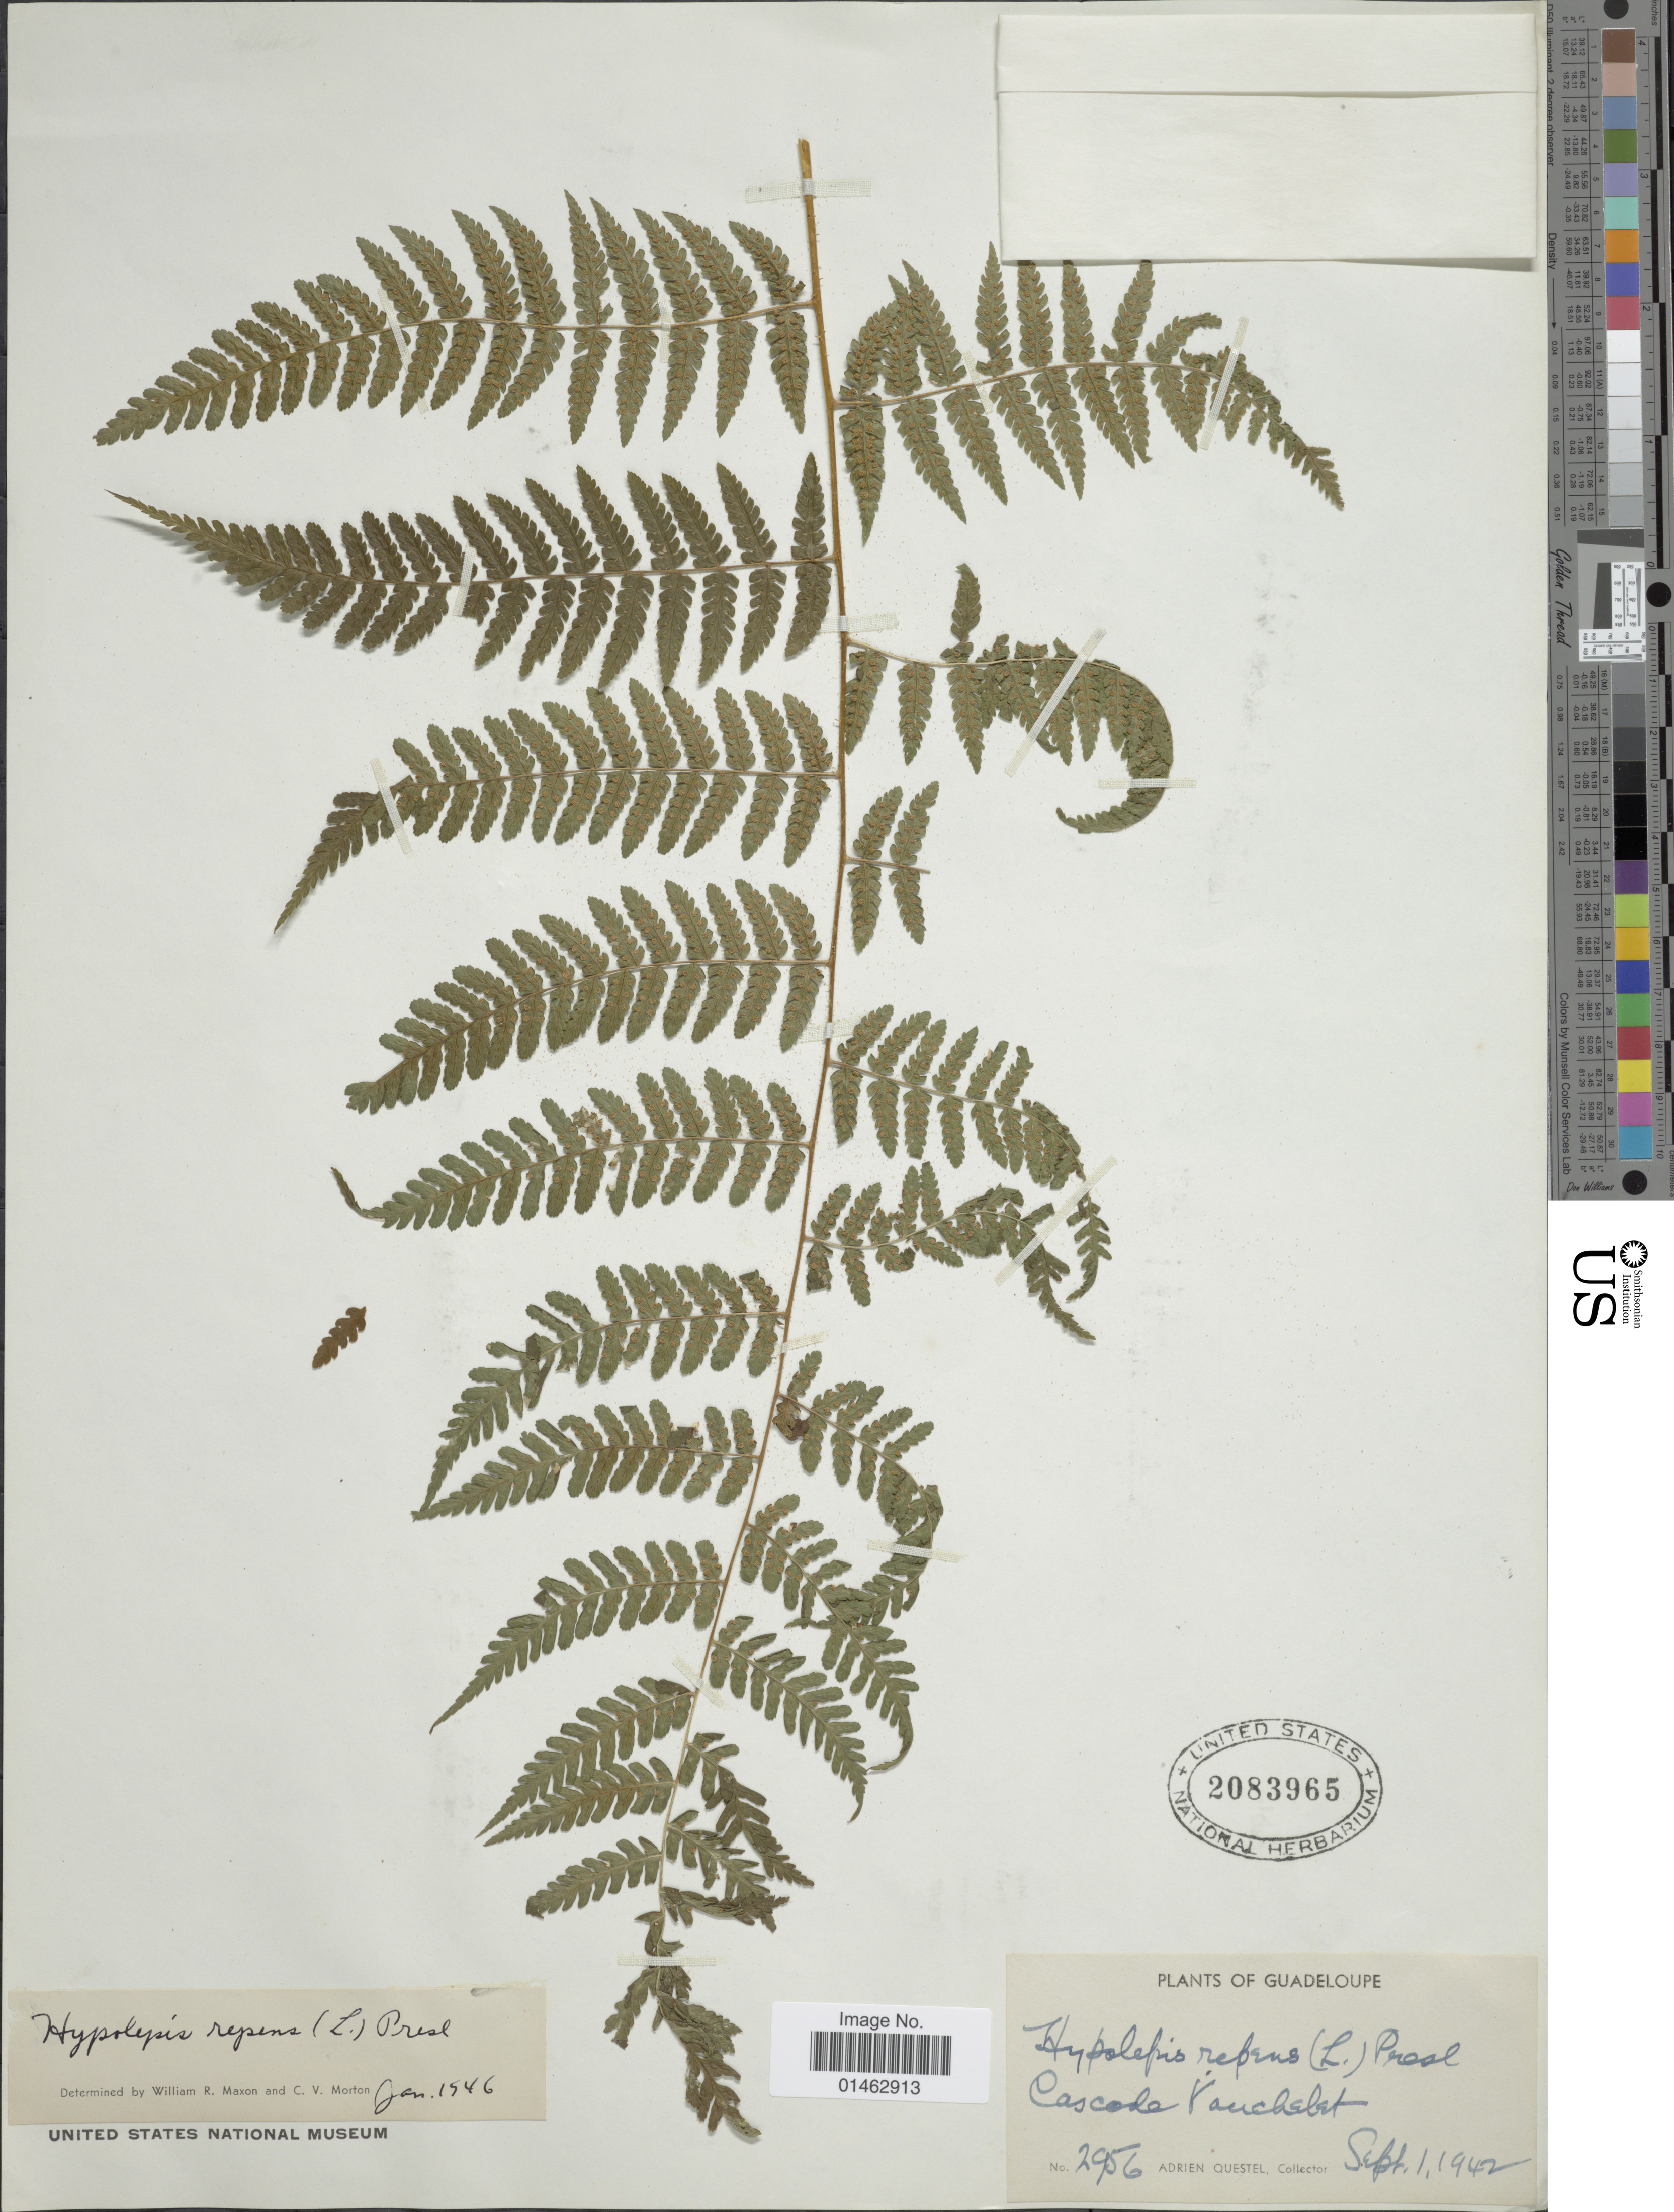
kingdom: Plantae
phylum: Tracheophyta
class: Polypodiopsida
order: Polypodiales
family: Dennstaedtiaceae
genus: Hypolepis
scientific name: Hypolepis repens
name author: (L.) C. Presl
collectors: A. Questel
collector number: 2956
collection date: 1942-09-01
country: Guadeloupe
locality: Cascada Vauchelet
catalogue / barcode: US 2083965